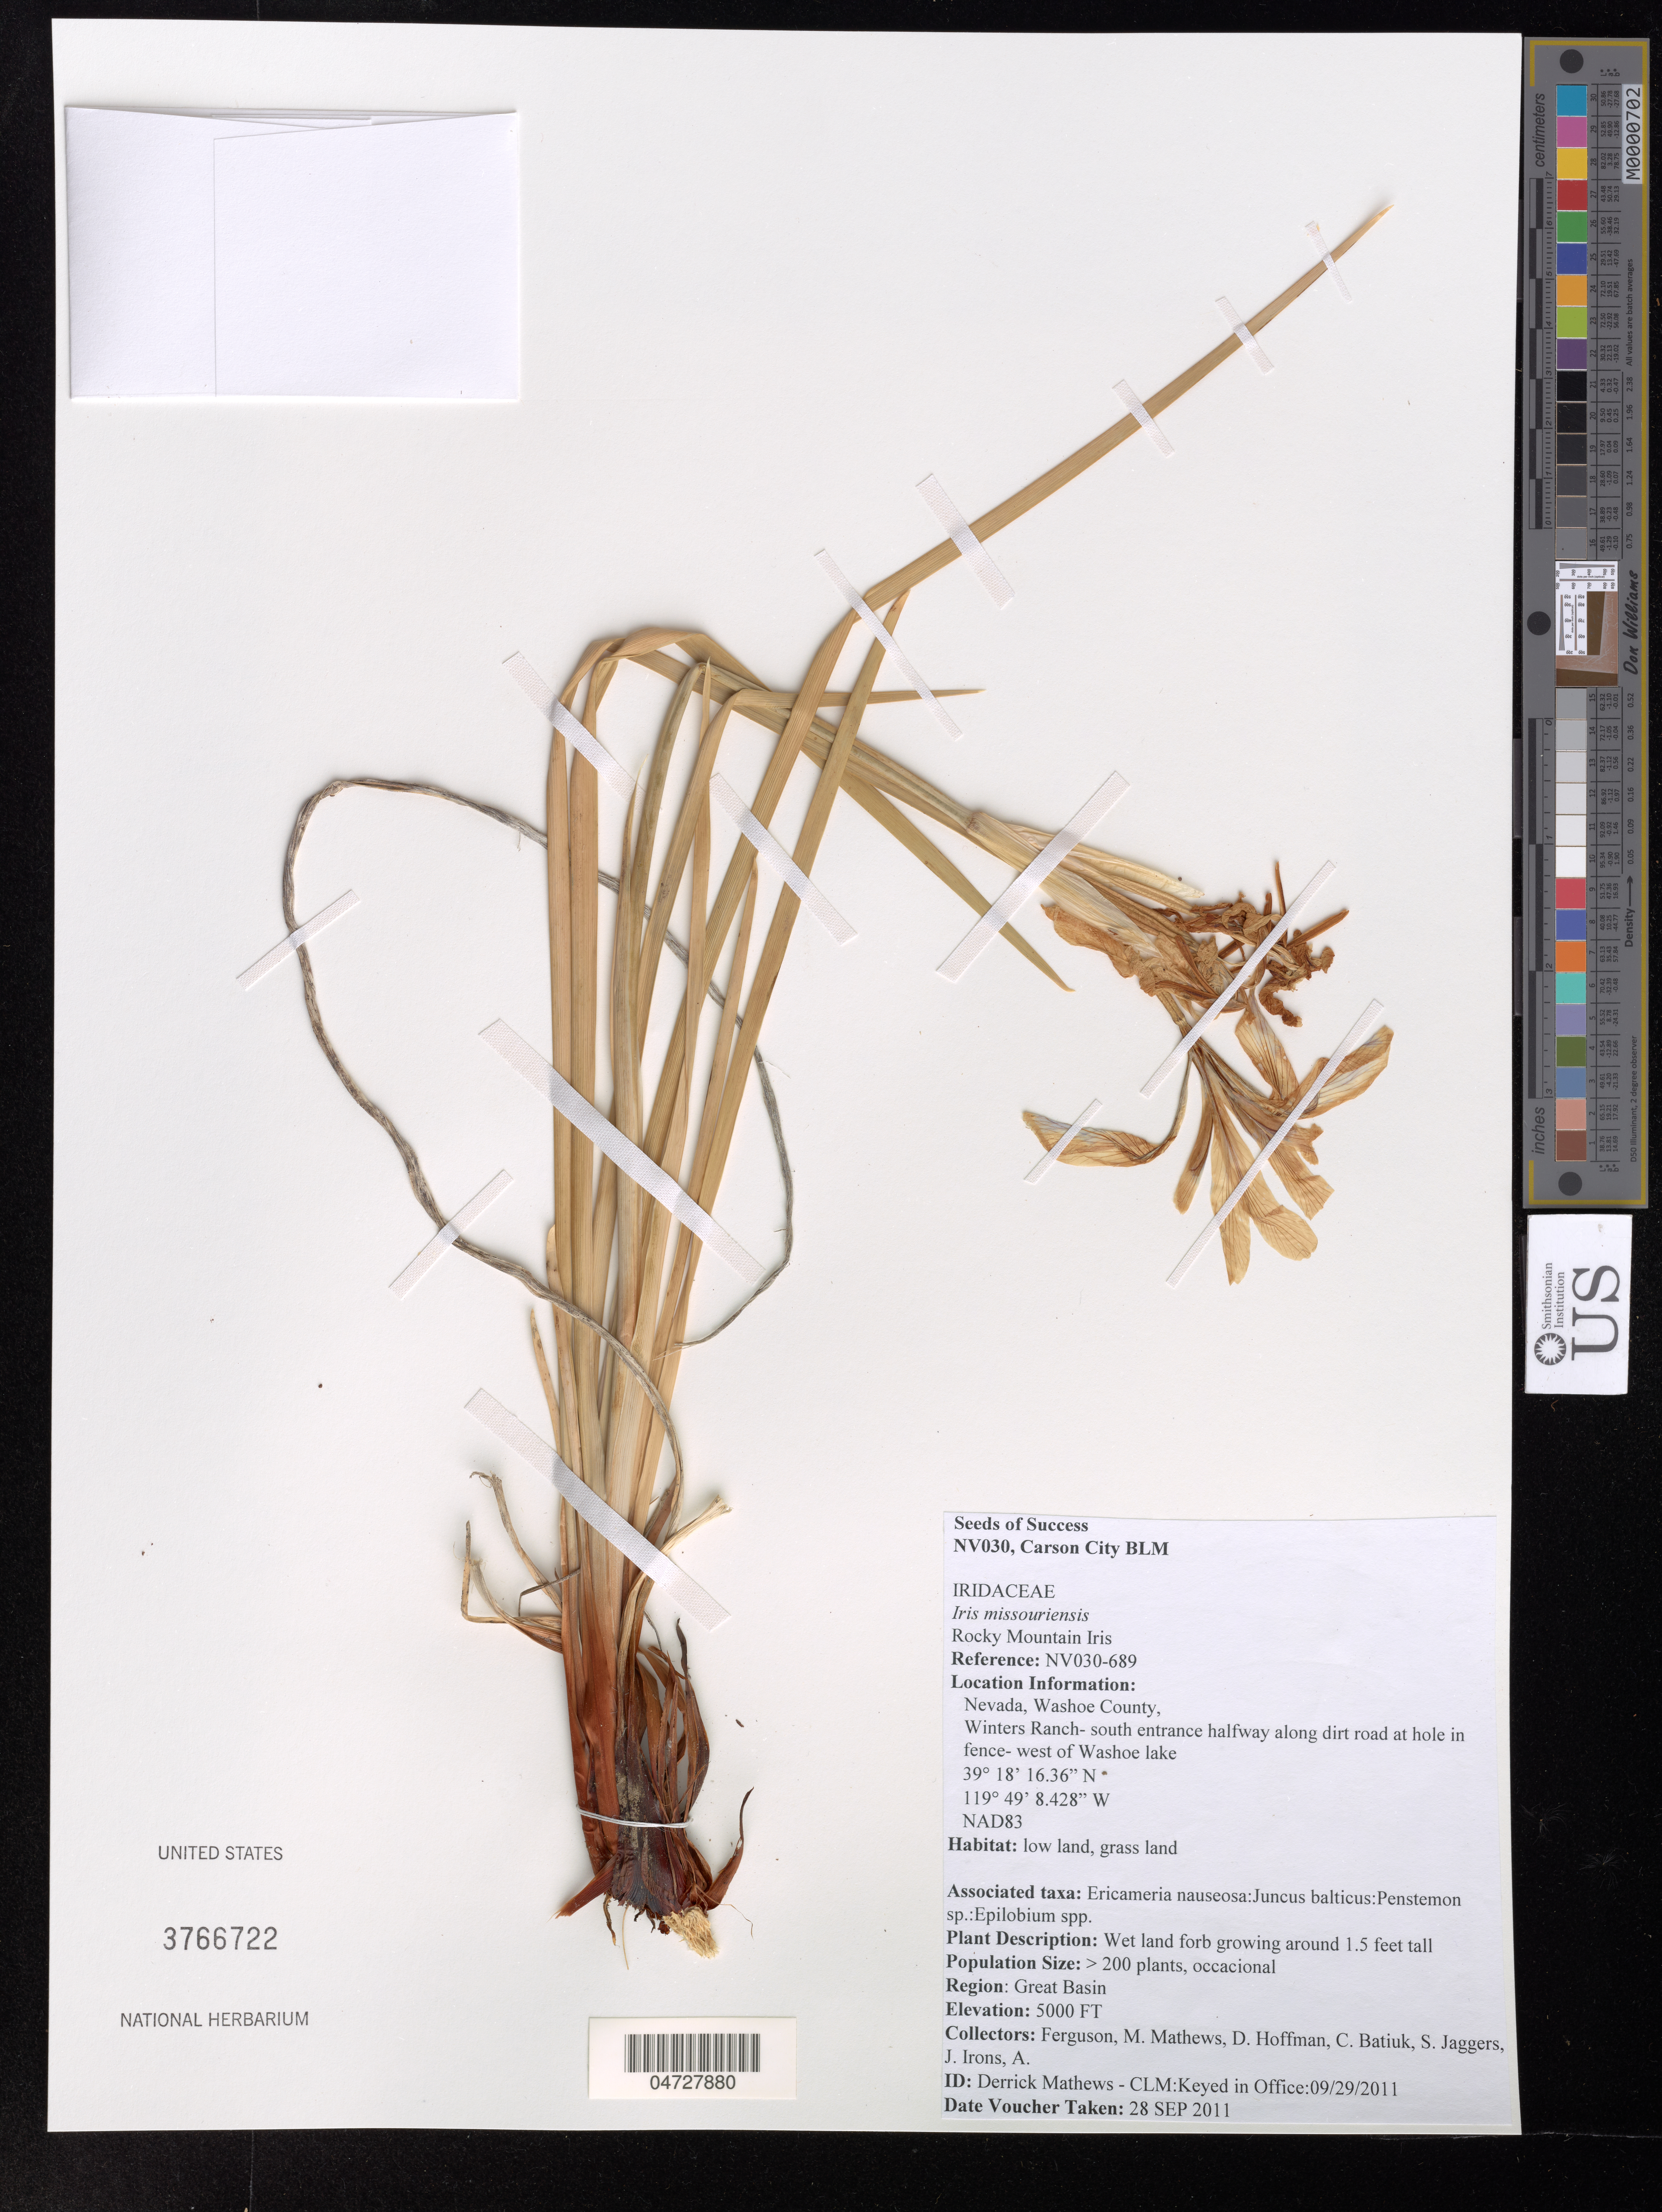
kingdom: Plantae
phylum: Tracheophyta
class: Liliopsida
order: Asparagales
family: Iridaceae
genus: Iris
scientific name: Iris missouriensis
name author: Nutt.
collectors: M. Ferguson, M. Mathews & D. Hoffman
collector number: NV030-689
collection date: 2011-09-29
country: United States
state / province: Nevada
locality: Carson City BLM, Washoe County, Winters Ranch- south entrance halfway along dirt road at hole in fence- west of Washoe lake.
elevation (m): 1524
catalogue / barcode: US 3766722